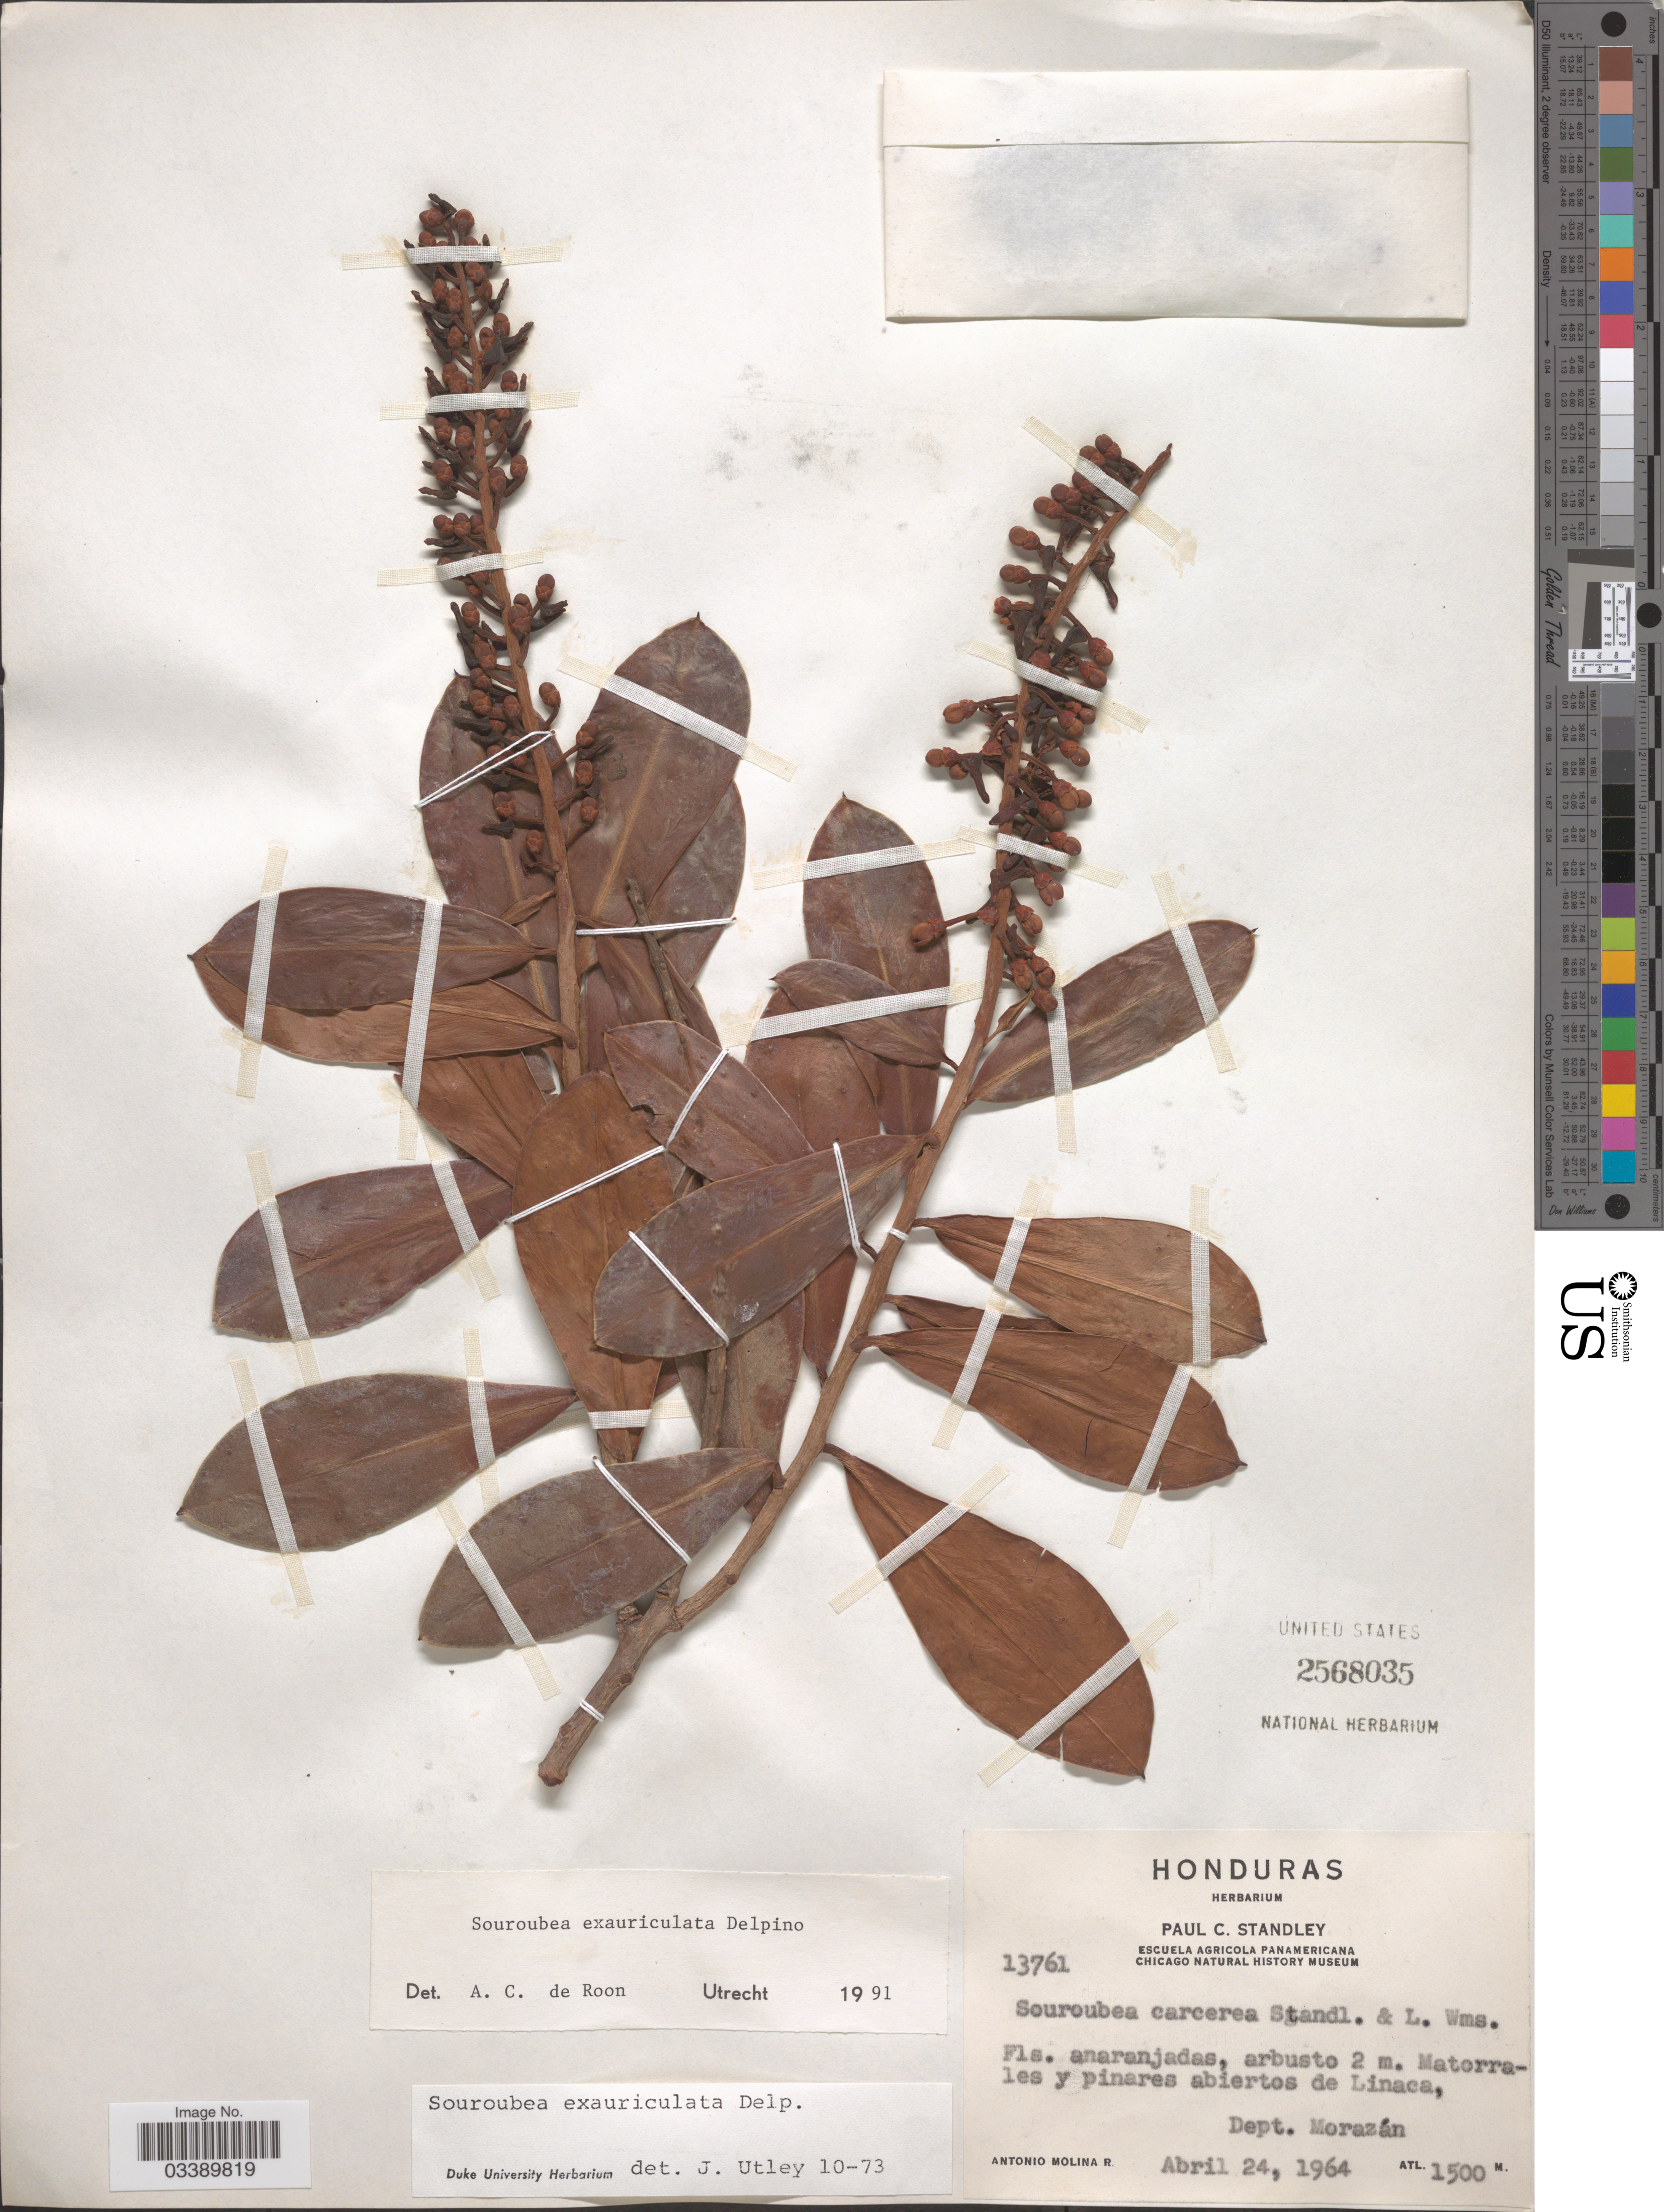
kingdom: Plantae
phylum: Tracheophyta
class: Magnoliopsida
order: Ericales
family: Marcgraviaceae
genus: Souroubea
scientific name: Souroubea exauriculata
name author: Delpino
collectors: A. Molina R.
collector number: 13761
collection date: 1964-04-24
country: Honduras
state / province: Fco. Morazán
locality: Matorrales y pinares abiertos de Linaca, Dept. Morazán.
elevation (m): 1500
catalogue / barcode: US 2568035